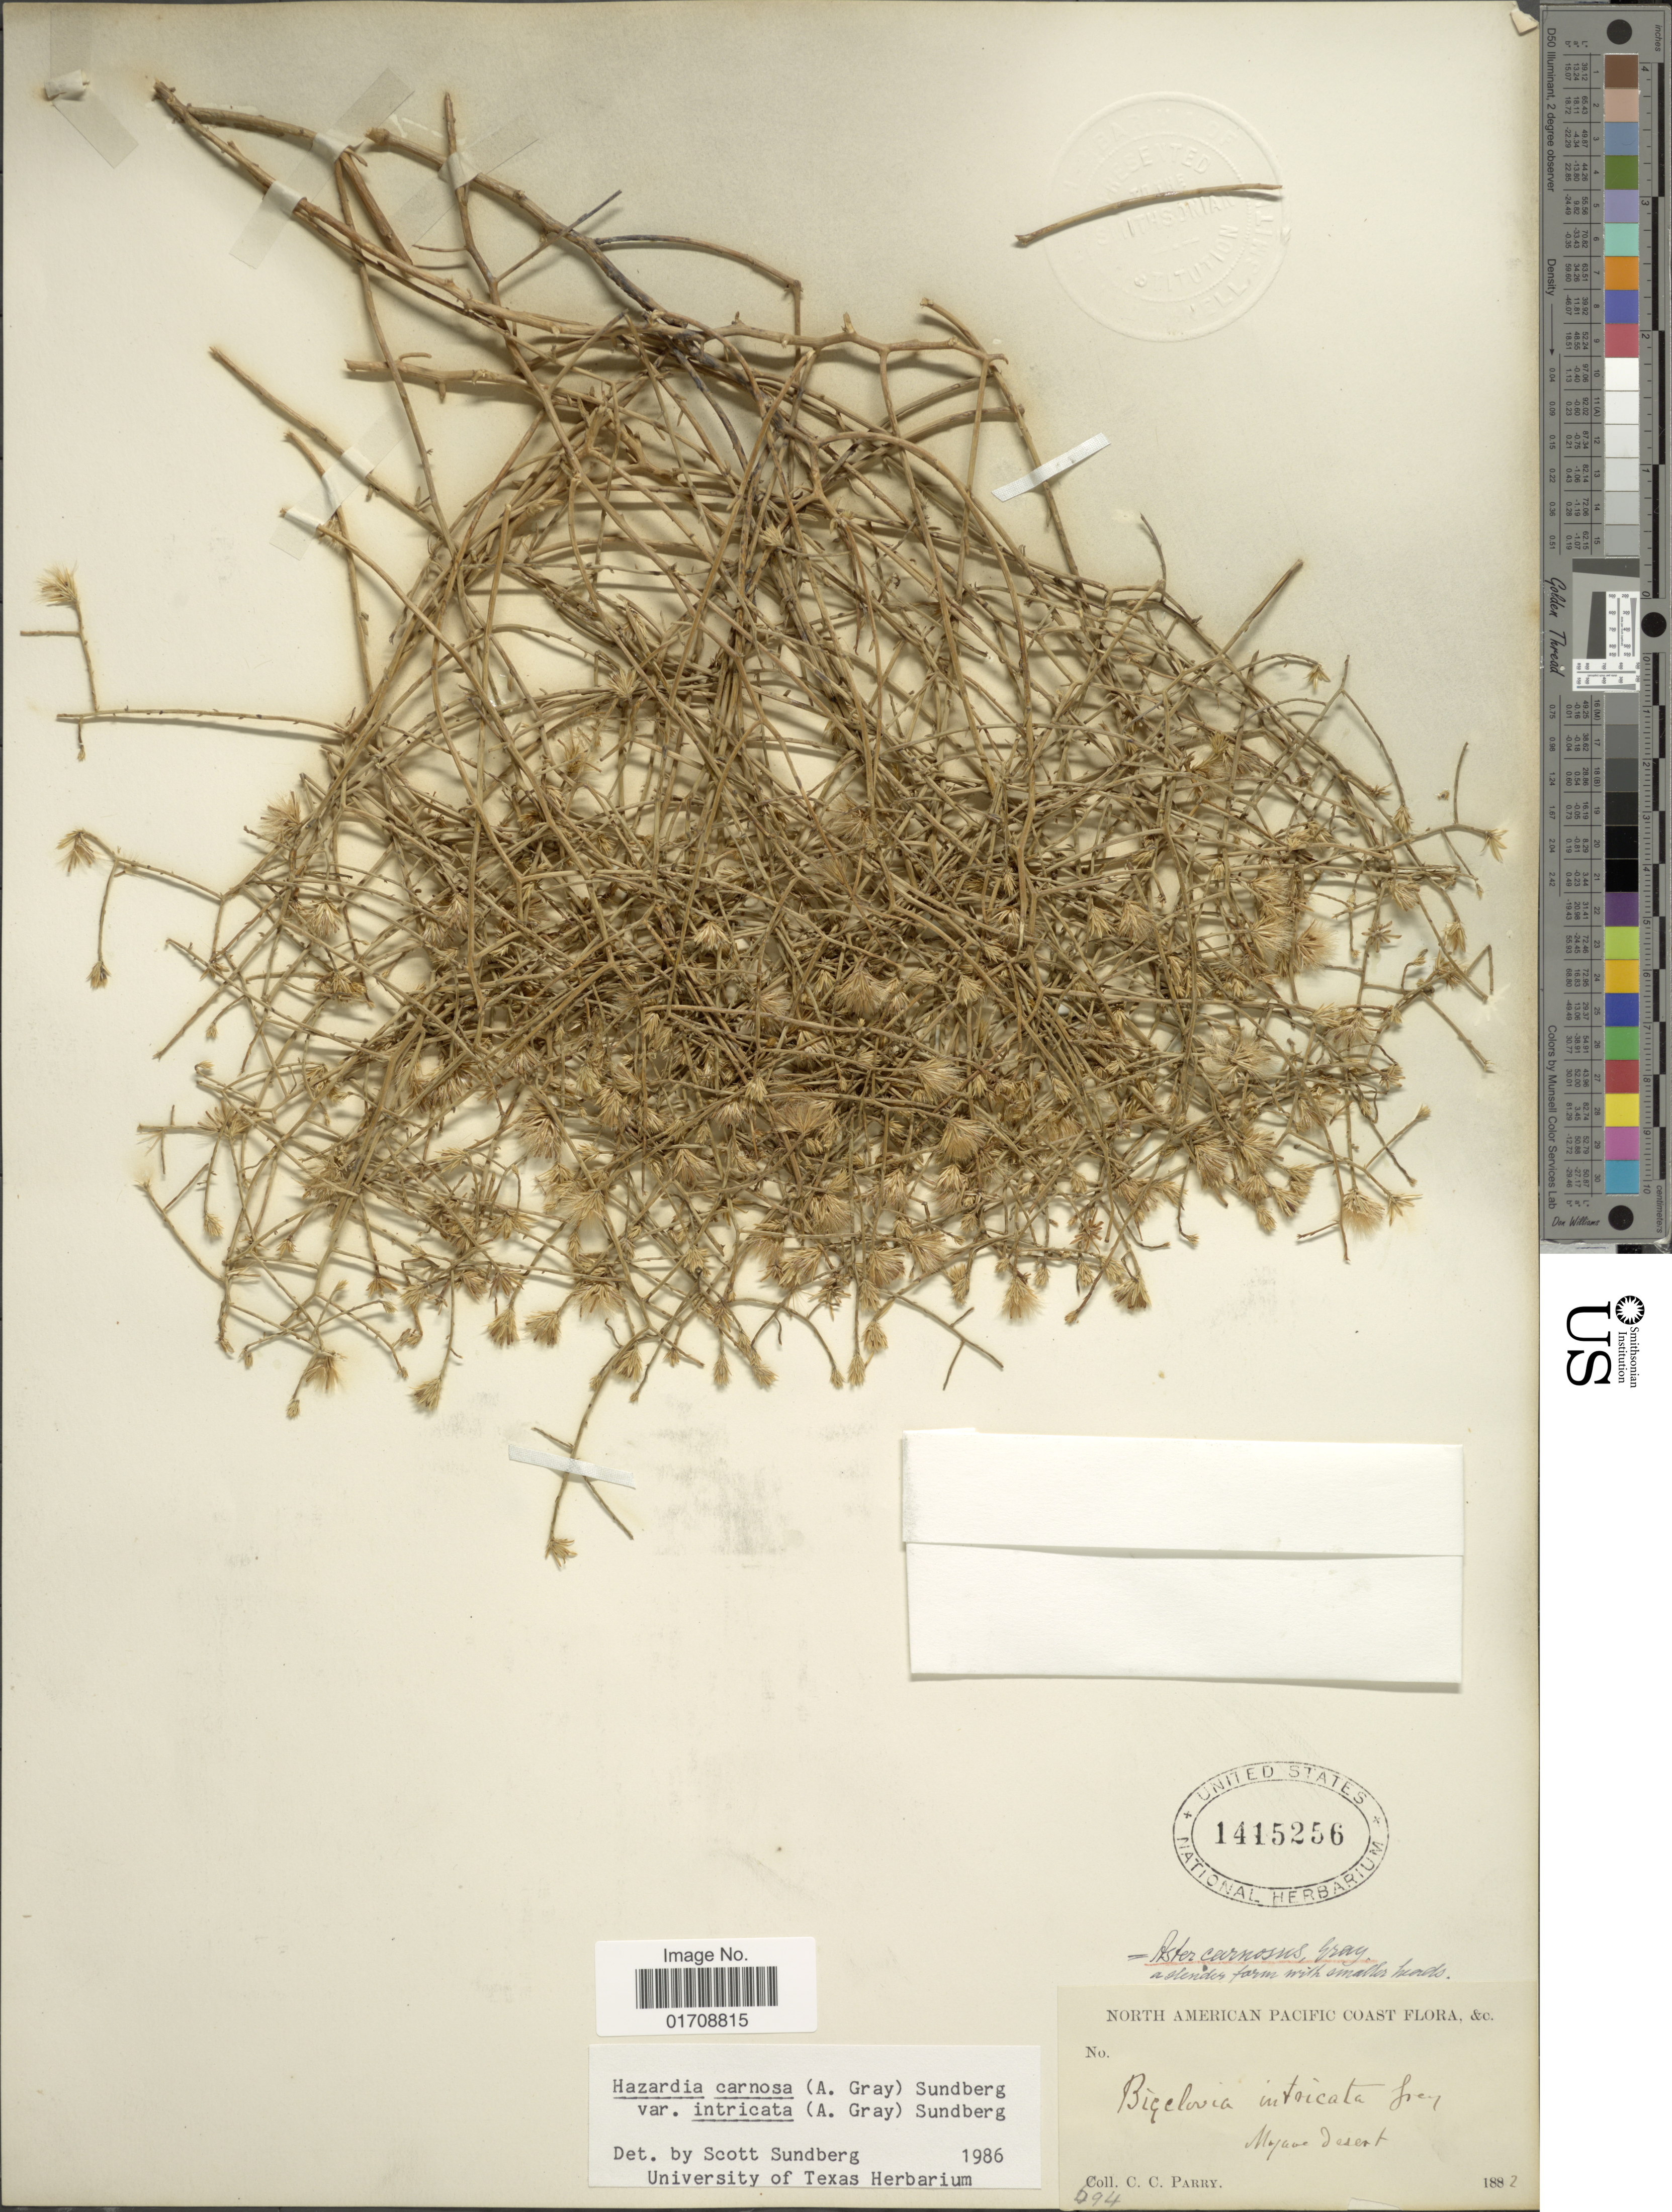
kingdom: Plantae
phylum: Tracheophyta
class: Magnoliopsida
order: Asterales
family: Asteraceae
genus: Machaeranthera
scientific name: Machaeranthera carnosa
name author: (A. Gray) G.L. Nesom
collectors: C. C. Parry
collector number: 694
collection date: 1882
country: United States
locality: North American Pacific Coast, Mojave Desert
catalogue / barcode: US 1415256